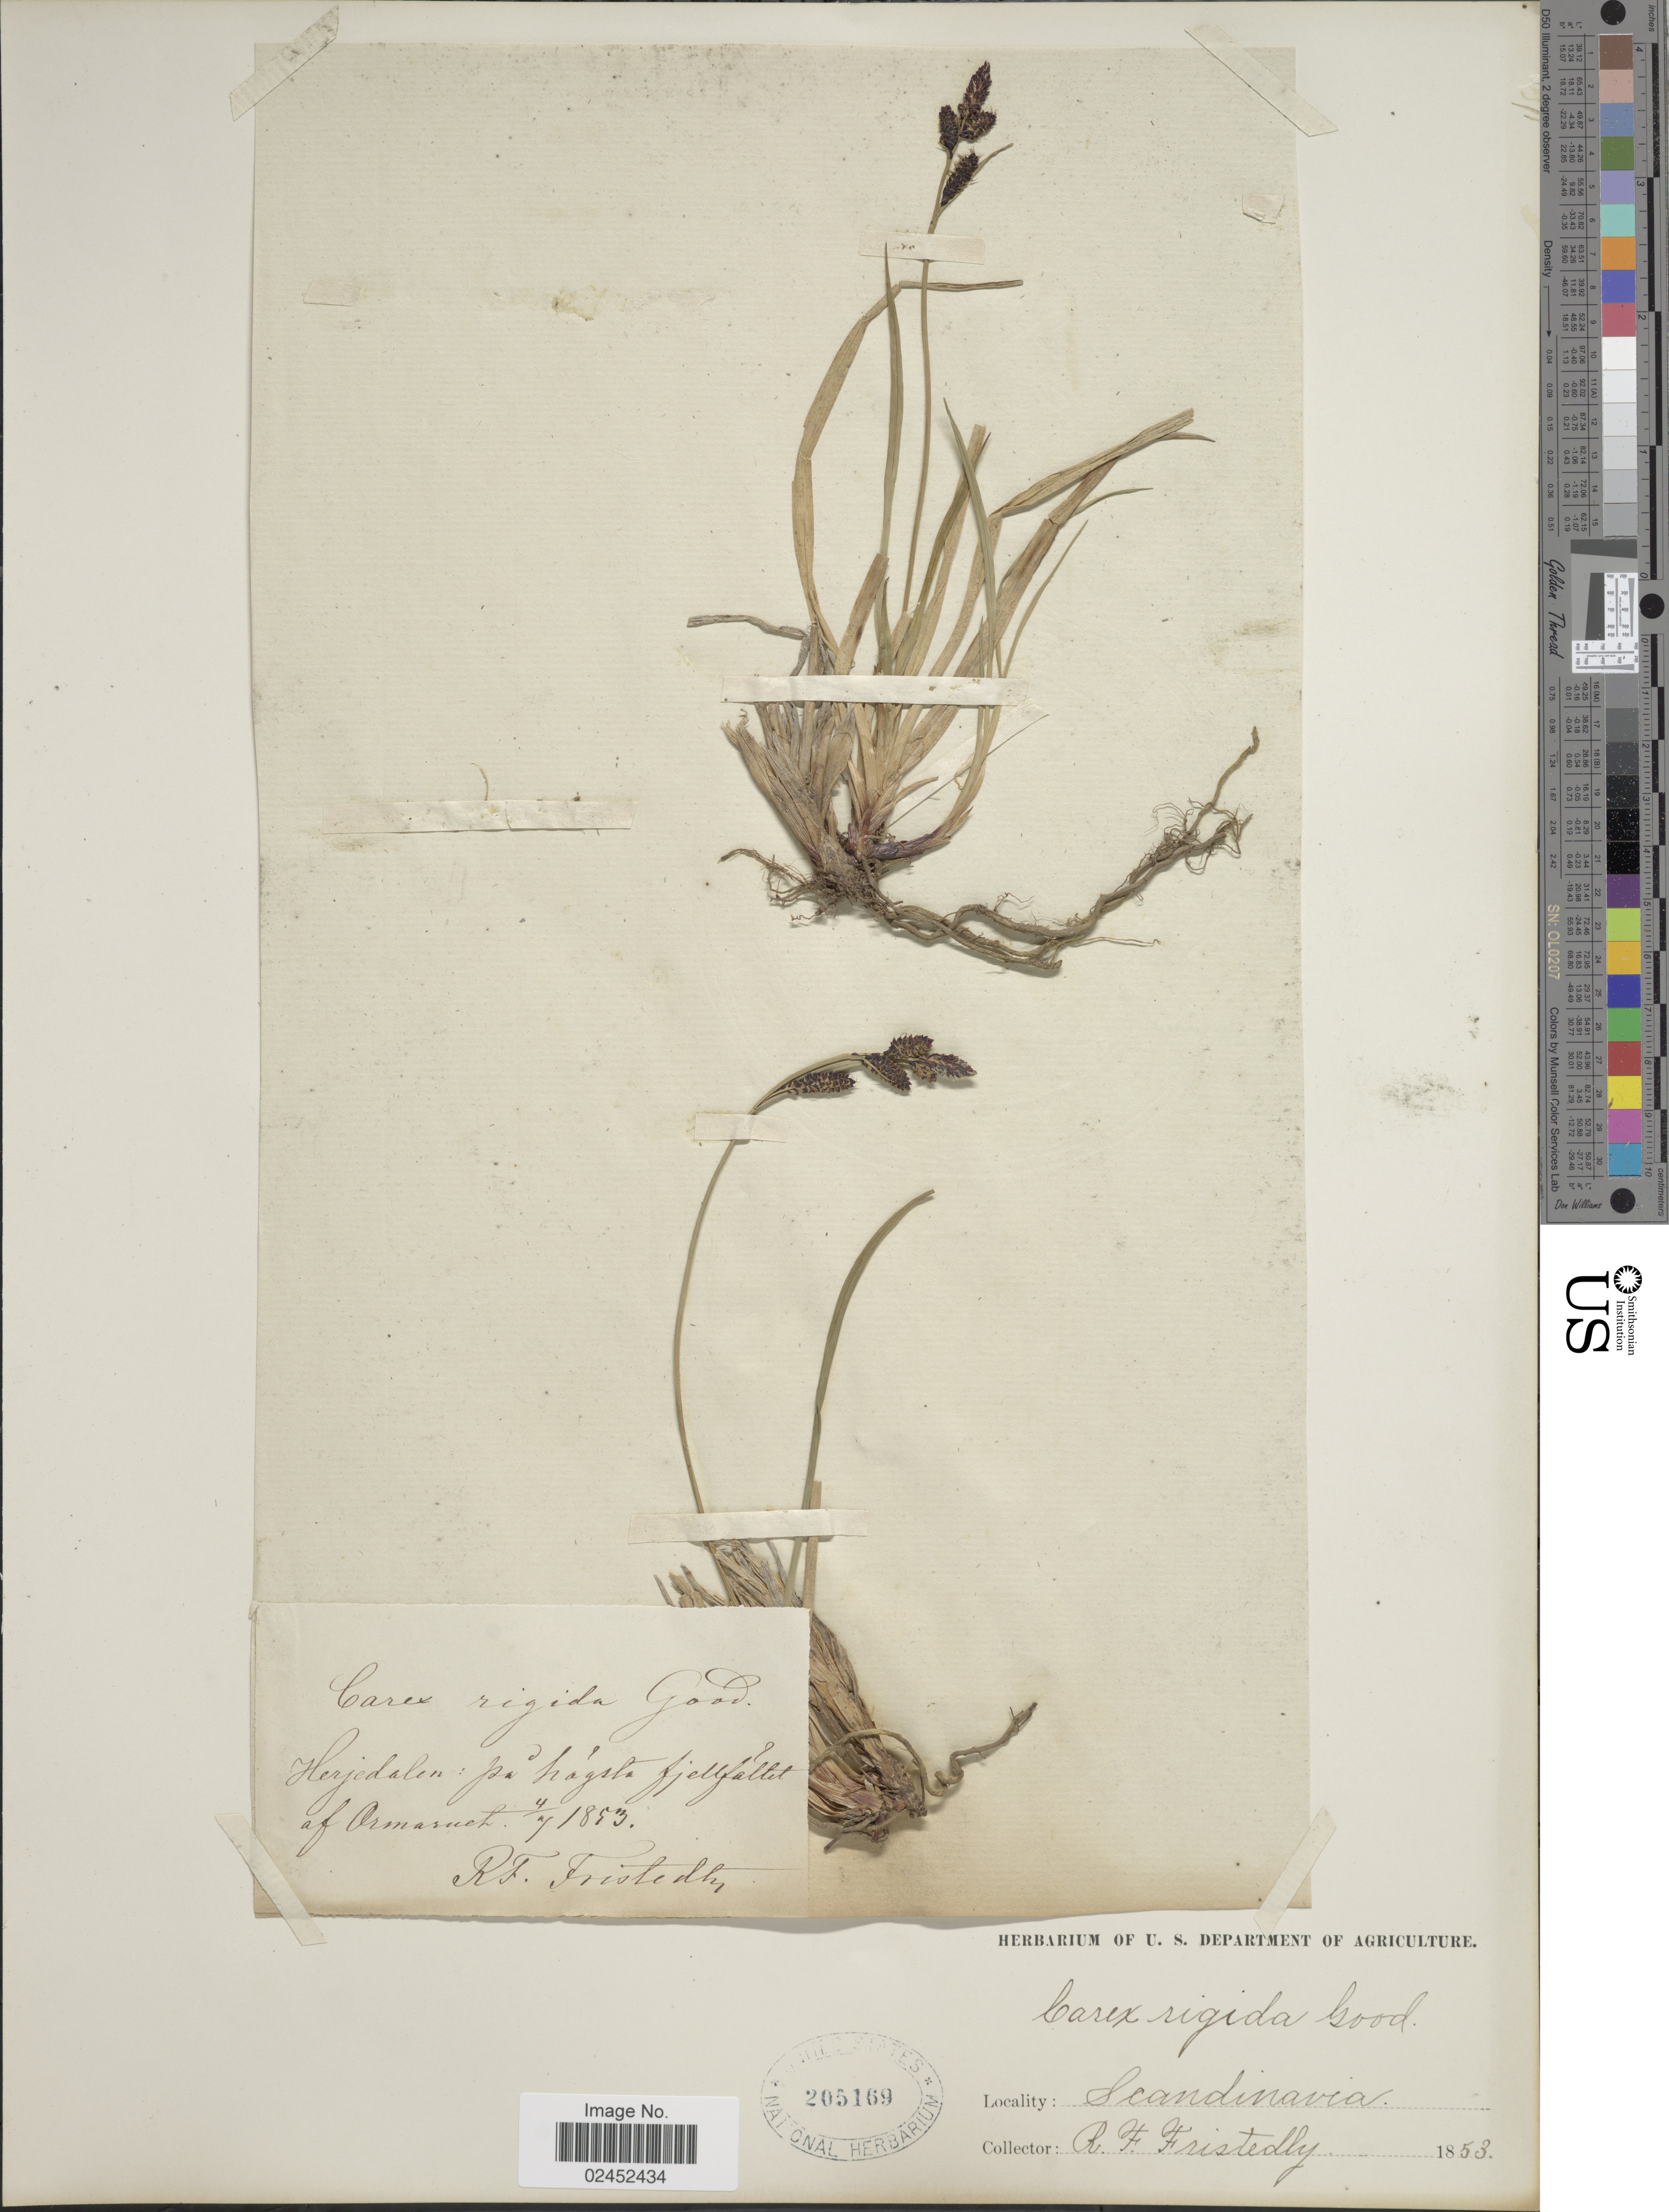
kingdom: Plantae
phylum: Tracheophyta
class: Liliopsida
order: Poales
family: Cyperaceae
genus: Carex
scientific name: Carex bigelowii subsp. bigelowii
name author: Torr. ex Schwein.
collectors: R. Fristedt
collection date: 1853-07-04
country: Sweden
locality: Scandinavia. Herjedalen: pa hagsta fjellgallet af Ormaruet.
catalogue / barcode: US 205169